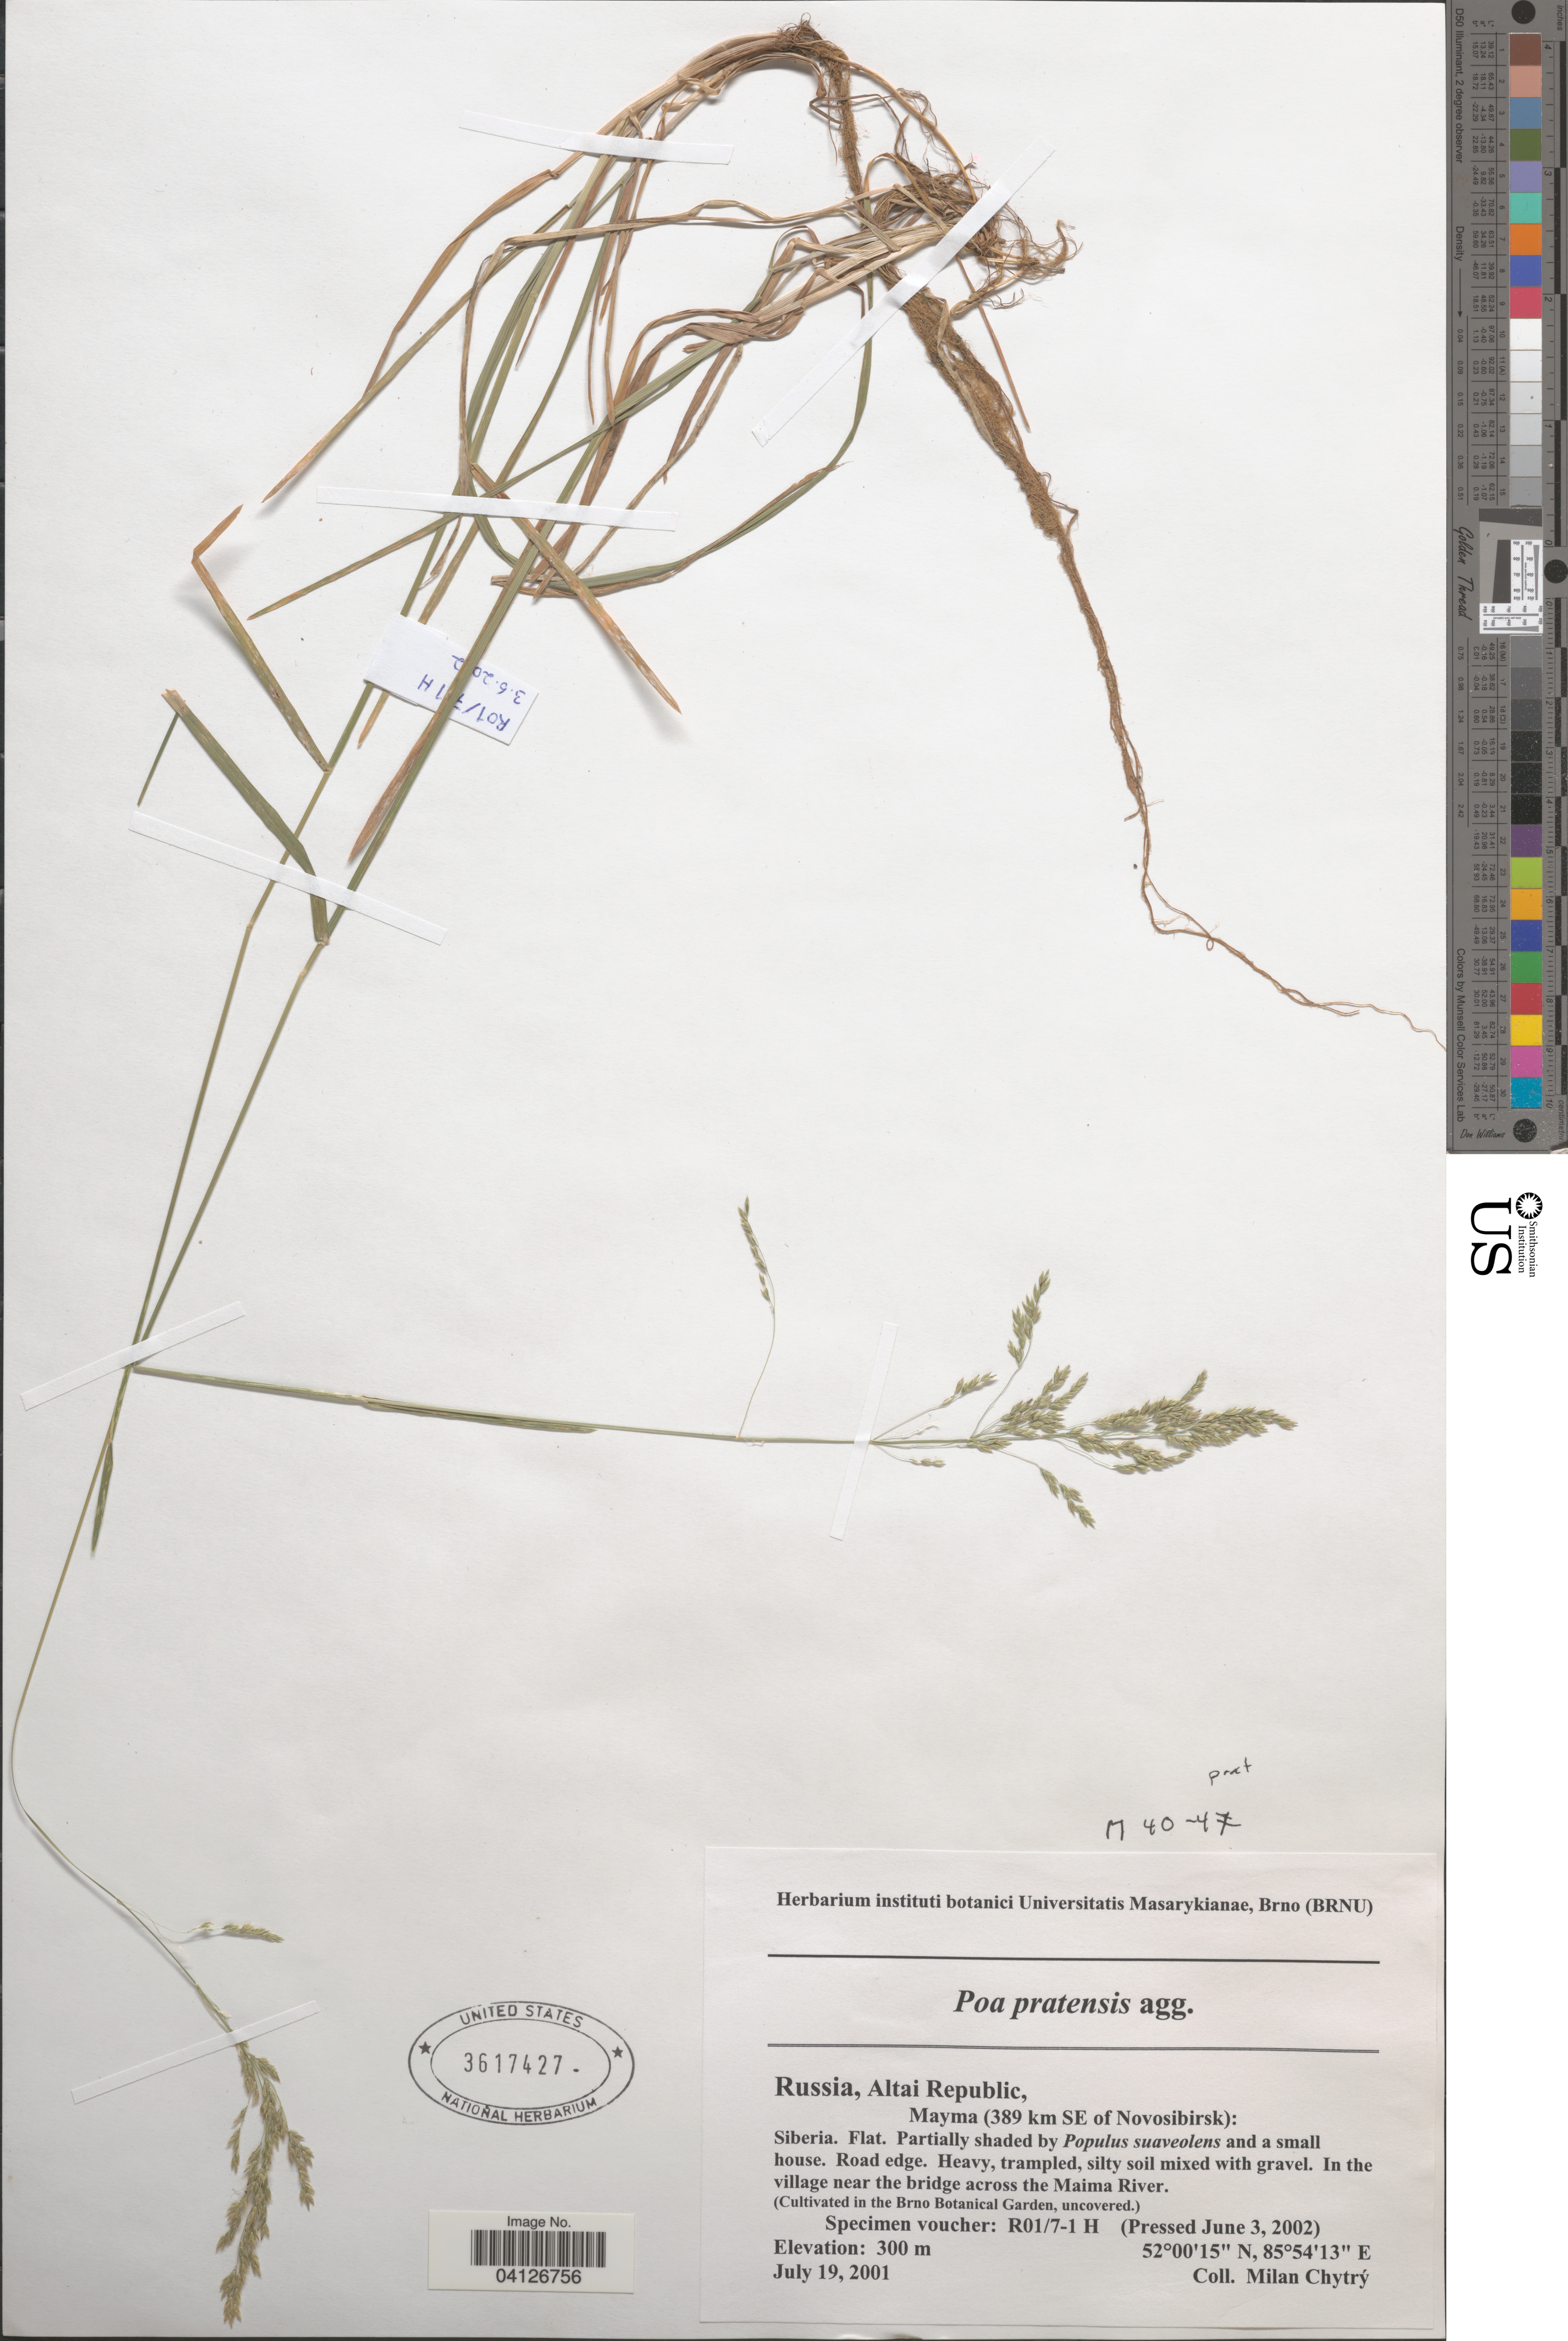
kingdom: Plantae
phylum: Tracheophyta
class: Liliopsida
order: Poales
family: Poaceae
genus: Poa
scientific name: Poa pratensis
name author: L.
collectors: Ex herb. instituti botanici Universitatis Masarykianae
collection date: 2002-06-03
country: Czechia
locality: (Cultivated in the Brno Botanical Garden, uncovered.).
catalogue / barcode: US 3617427